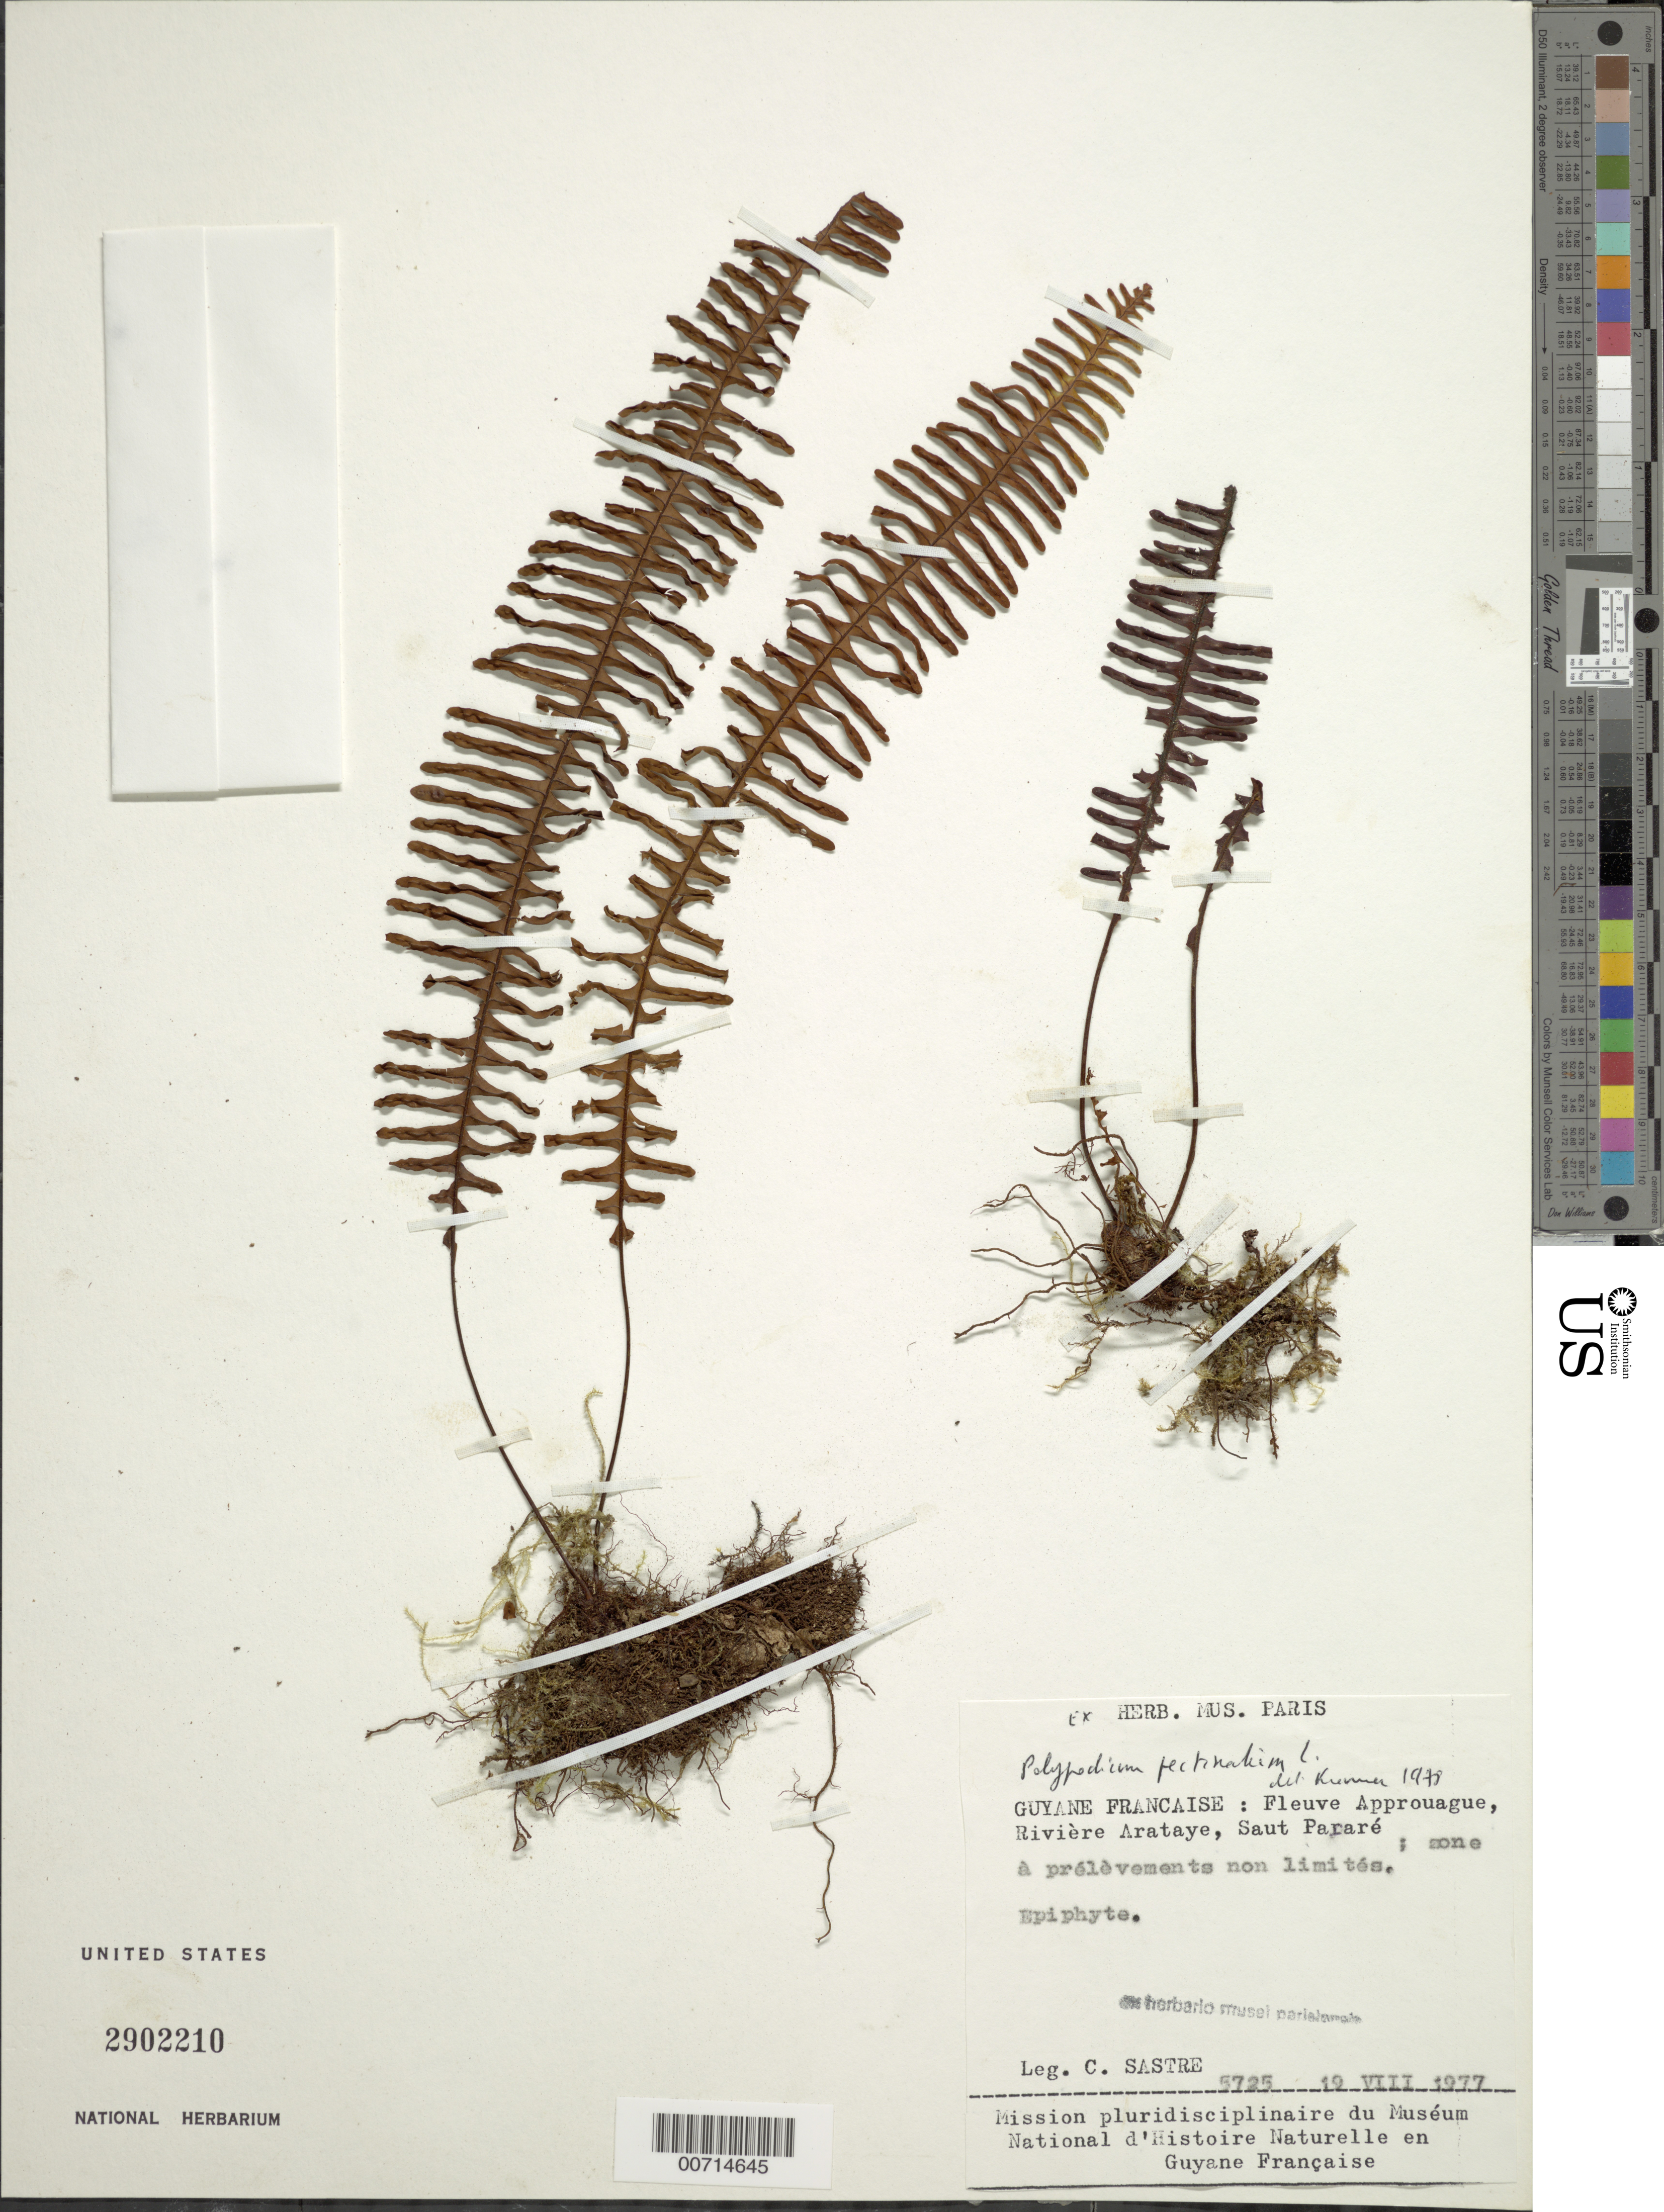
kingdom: Plantae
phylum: Tracheophyta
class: Polypodiopsida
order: Polypodiales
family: Polypodiaceae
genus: Pecluma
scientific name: Pecluma pectinata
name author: (L.) M.G. Price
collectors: C. H. L. Sastre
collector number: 5725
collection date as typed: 19-Aug-77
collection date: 1977-08-19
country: French Guiana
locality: Saut Pararé, Rivière Arataye, Fleuve Approuague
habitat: Zone à prélèvemente non limités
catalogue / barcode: US 2902210